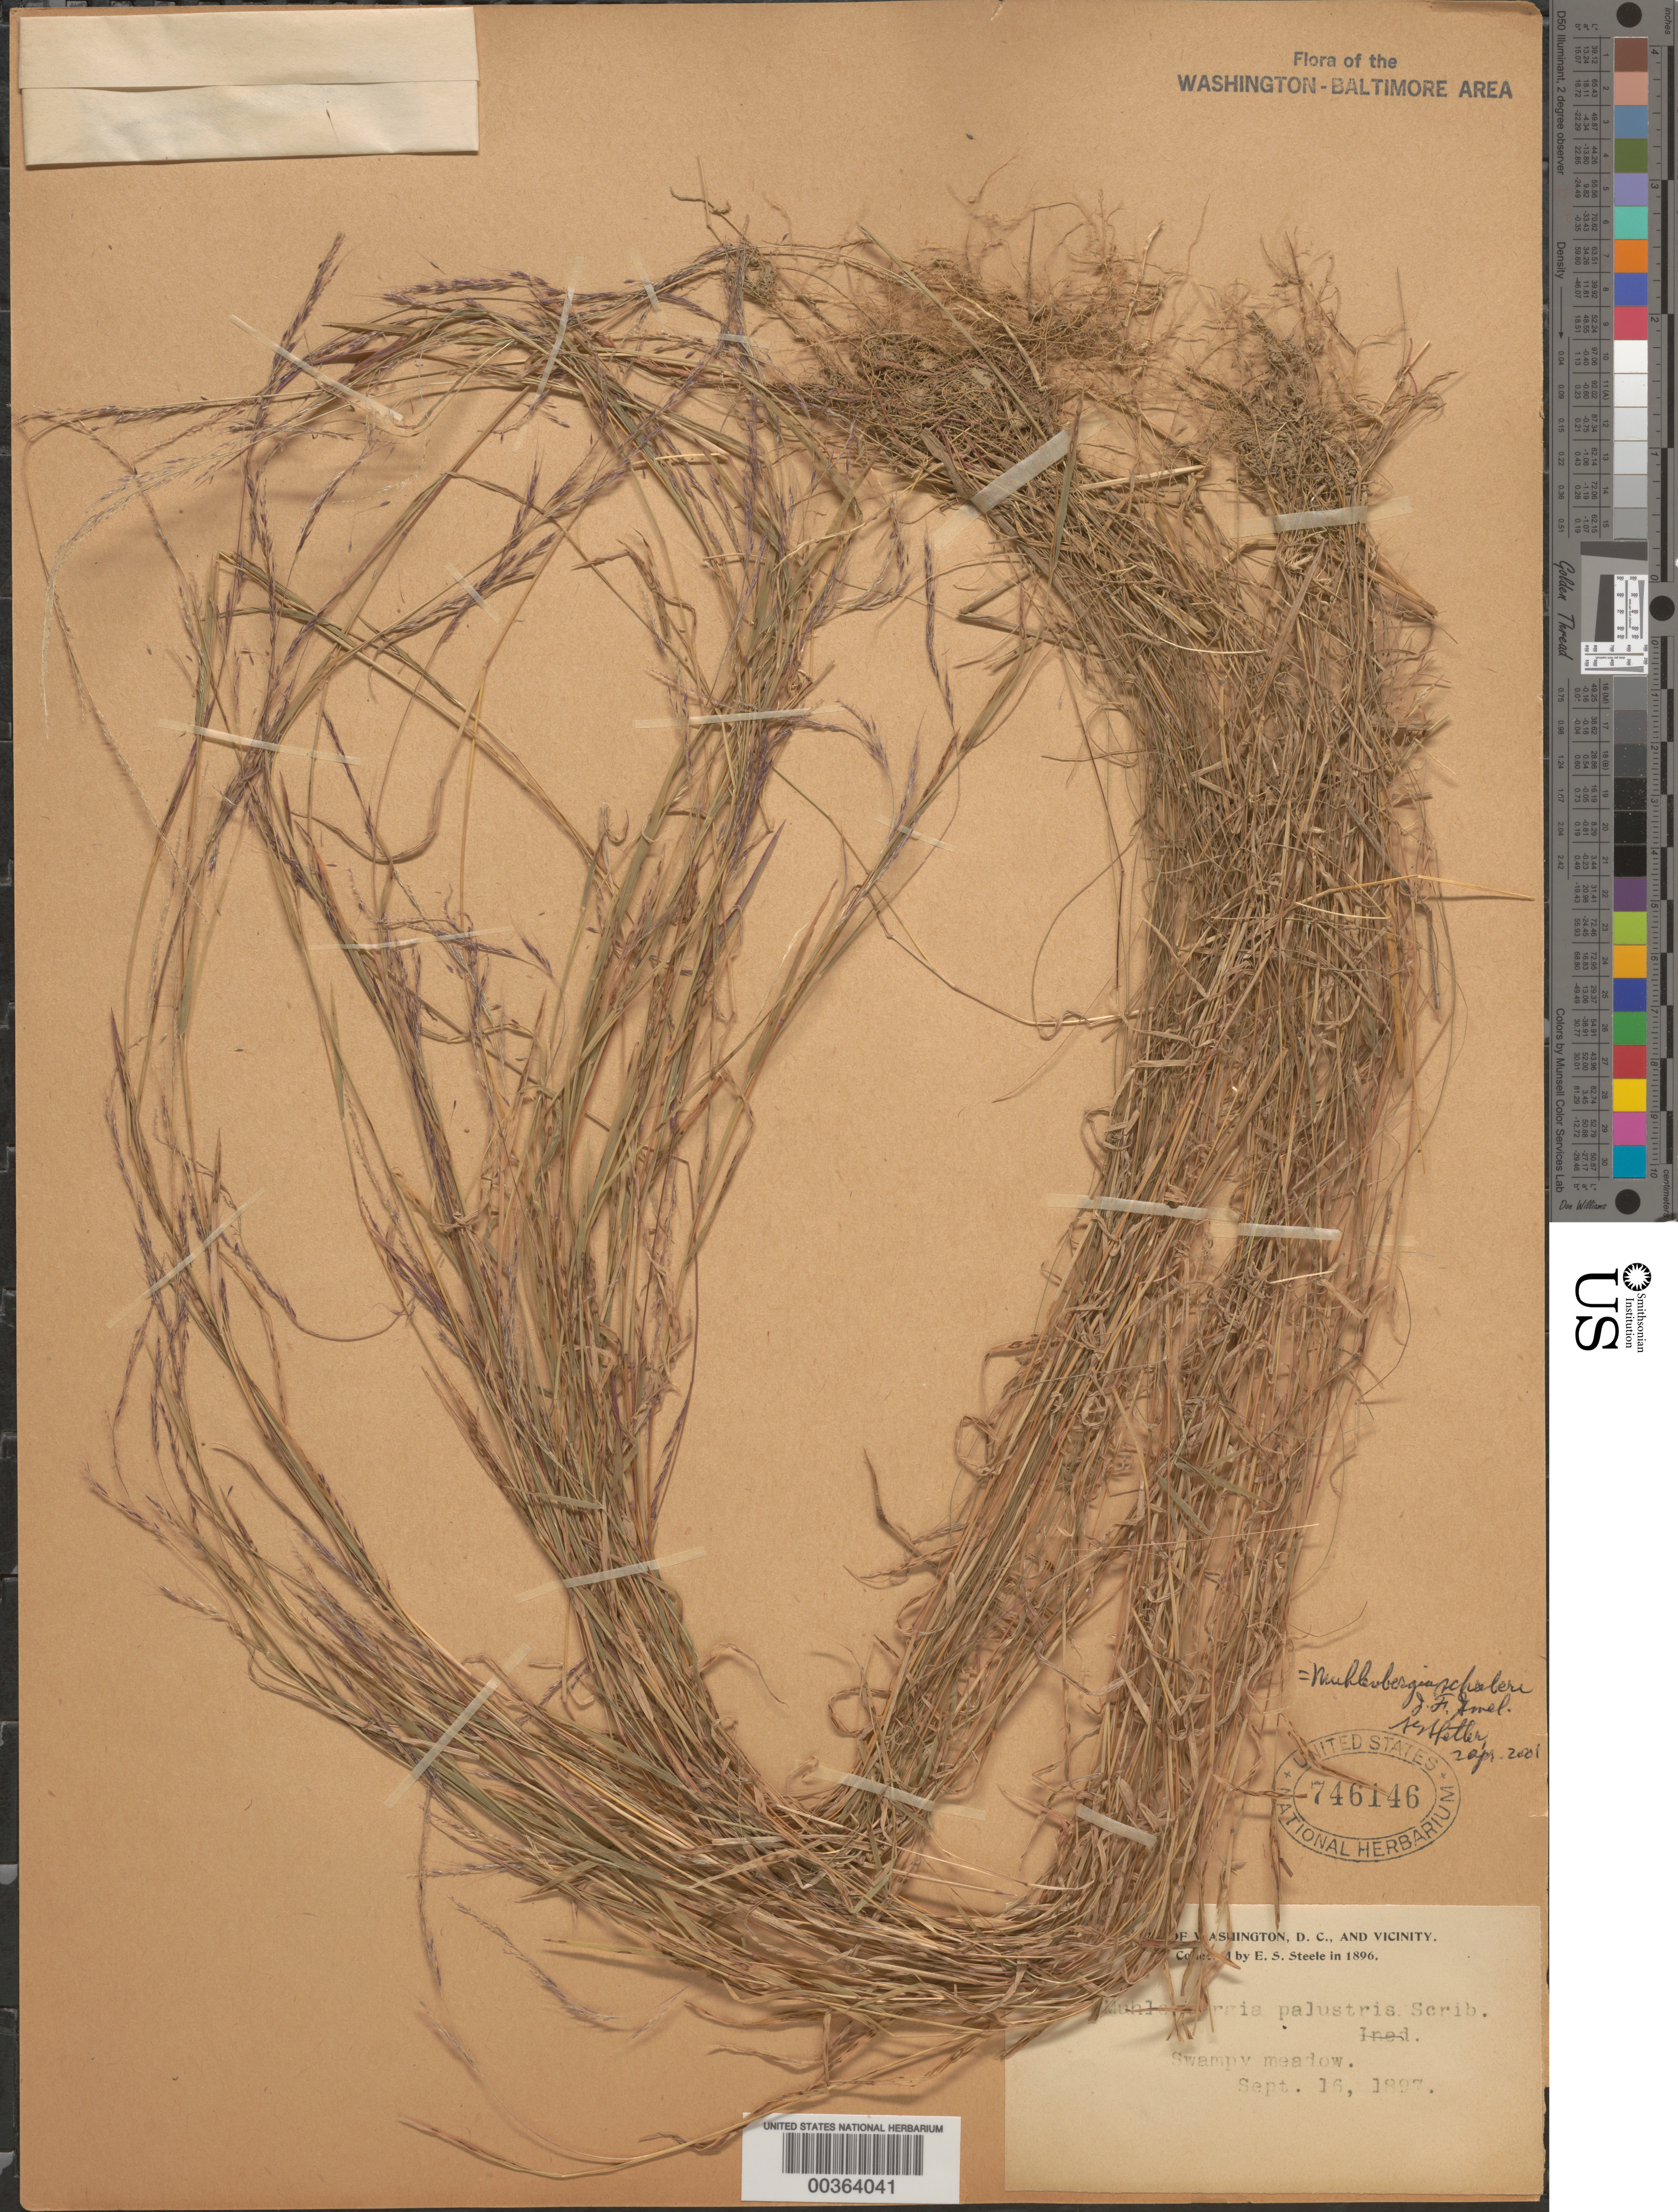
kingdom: Plantae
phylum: Tracheophyta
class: Liliopsida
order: Poales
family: Poaceae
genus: Muhlenbergia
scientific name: Muhlenbergia schreberi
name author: J.F. Gmel.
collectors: E. Steele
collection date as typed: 16 Sep 1897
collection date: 1897-09-16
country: United States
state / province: District of Columbia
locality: Washington DC area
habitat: Swampy meadow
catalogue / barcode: US 746146